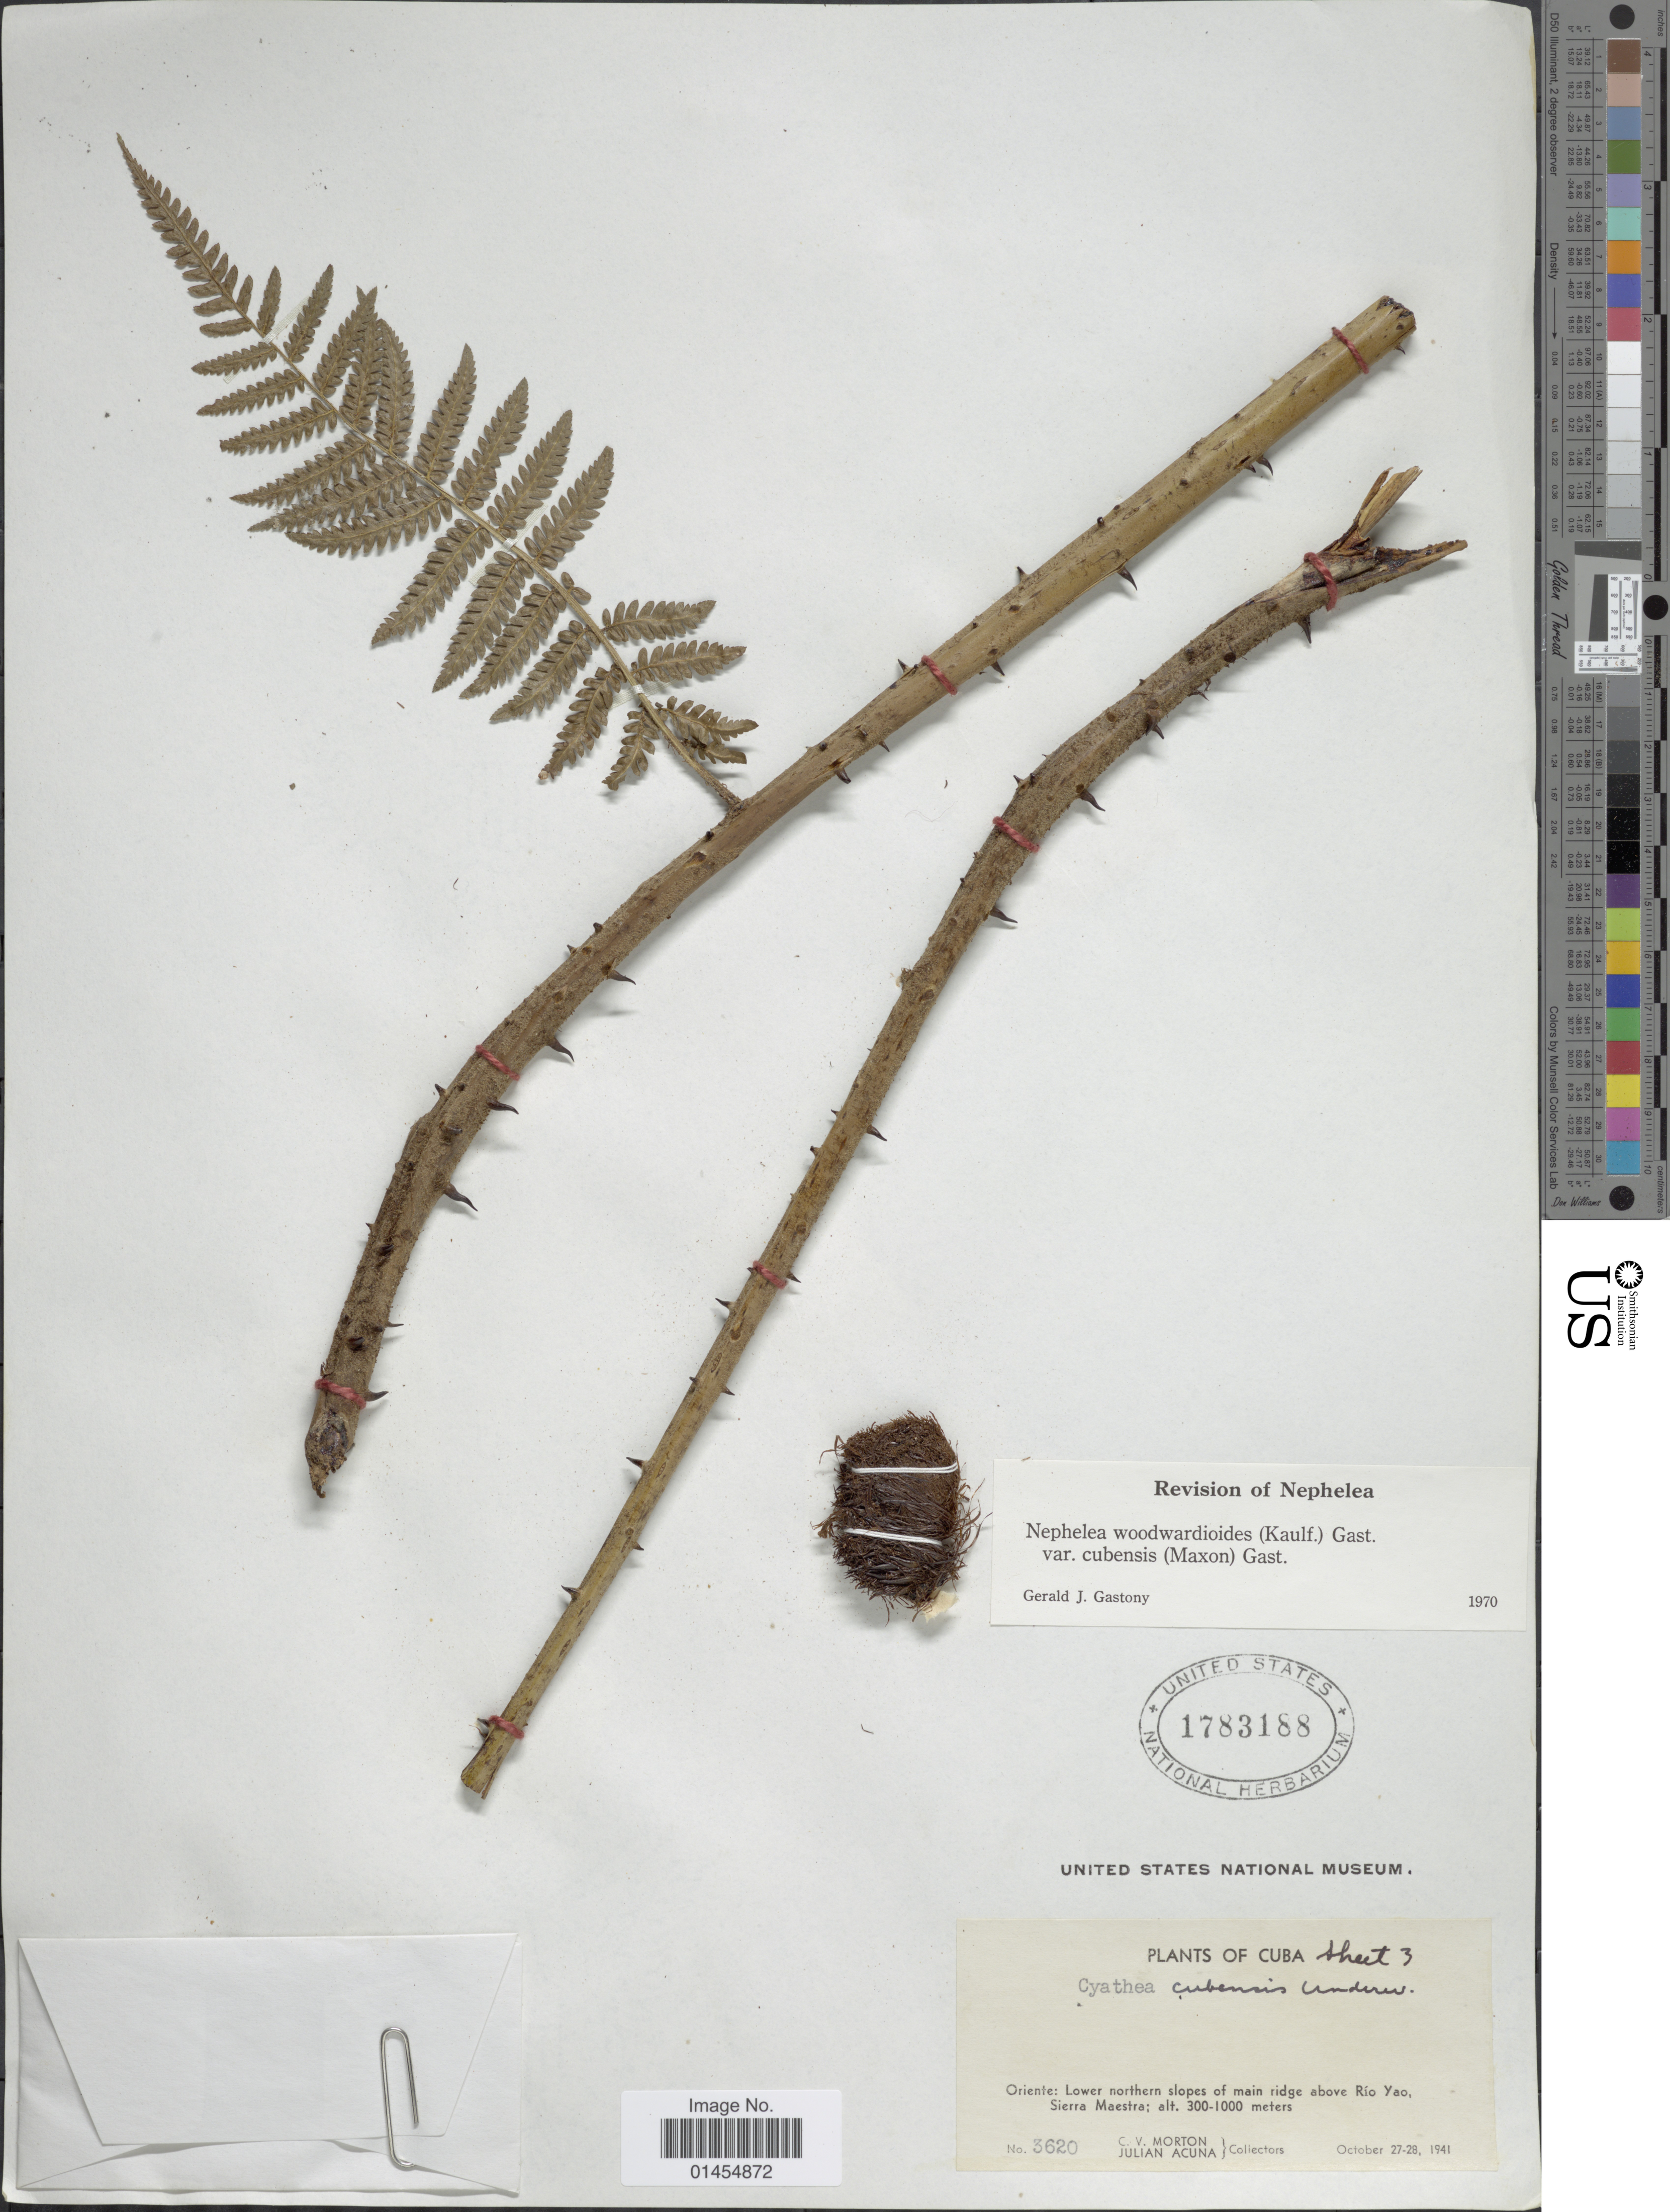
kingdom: Plantae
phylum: Tracheophyta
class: Polypodiopsida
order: Cyatheales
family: Cyatheaceae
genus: Alsophila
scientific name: Alsophila woodwardioides var. cubensis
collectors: C. V. Morton & J. B. Acuña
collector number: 3620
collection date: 1941-10-27/1941-10-28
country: Cuba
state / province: Oriente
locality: Lower northern slopes of man ridge above Río Yao, Sierra Maestra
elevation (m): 300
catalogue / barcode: US 1783188